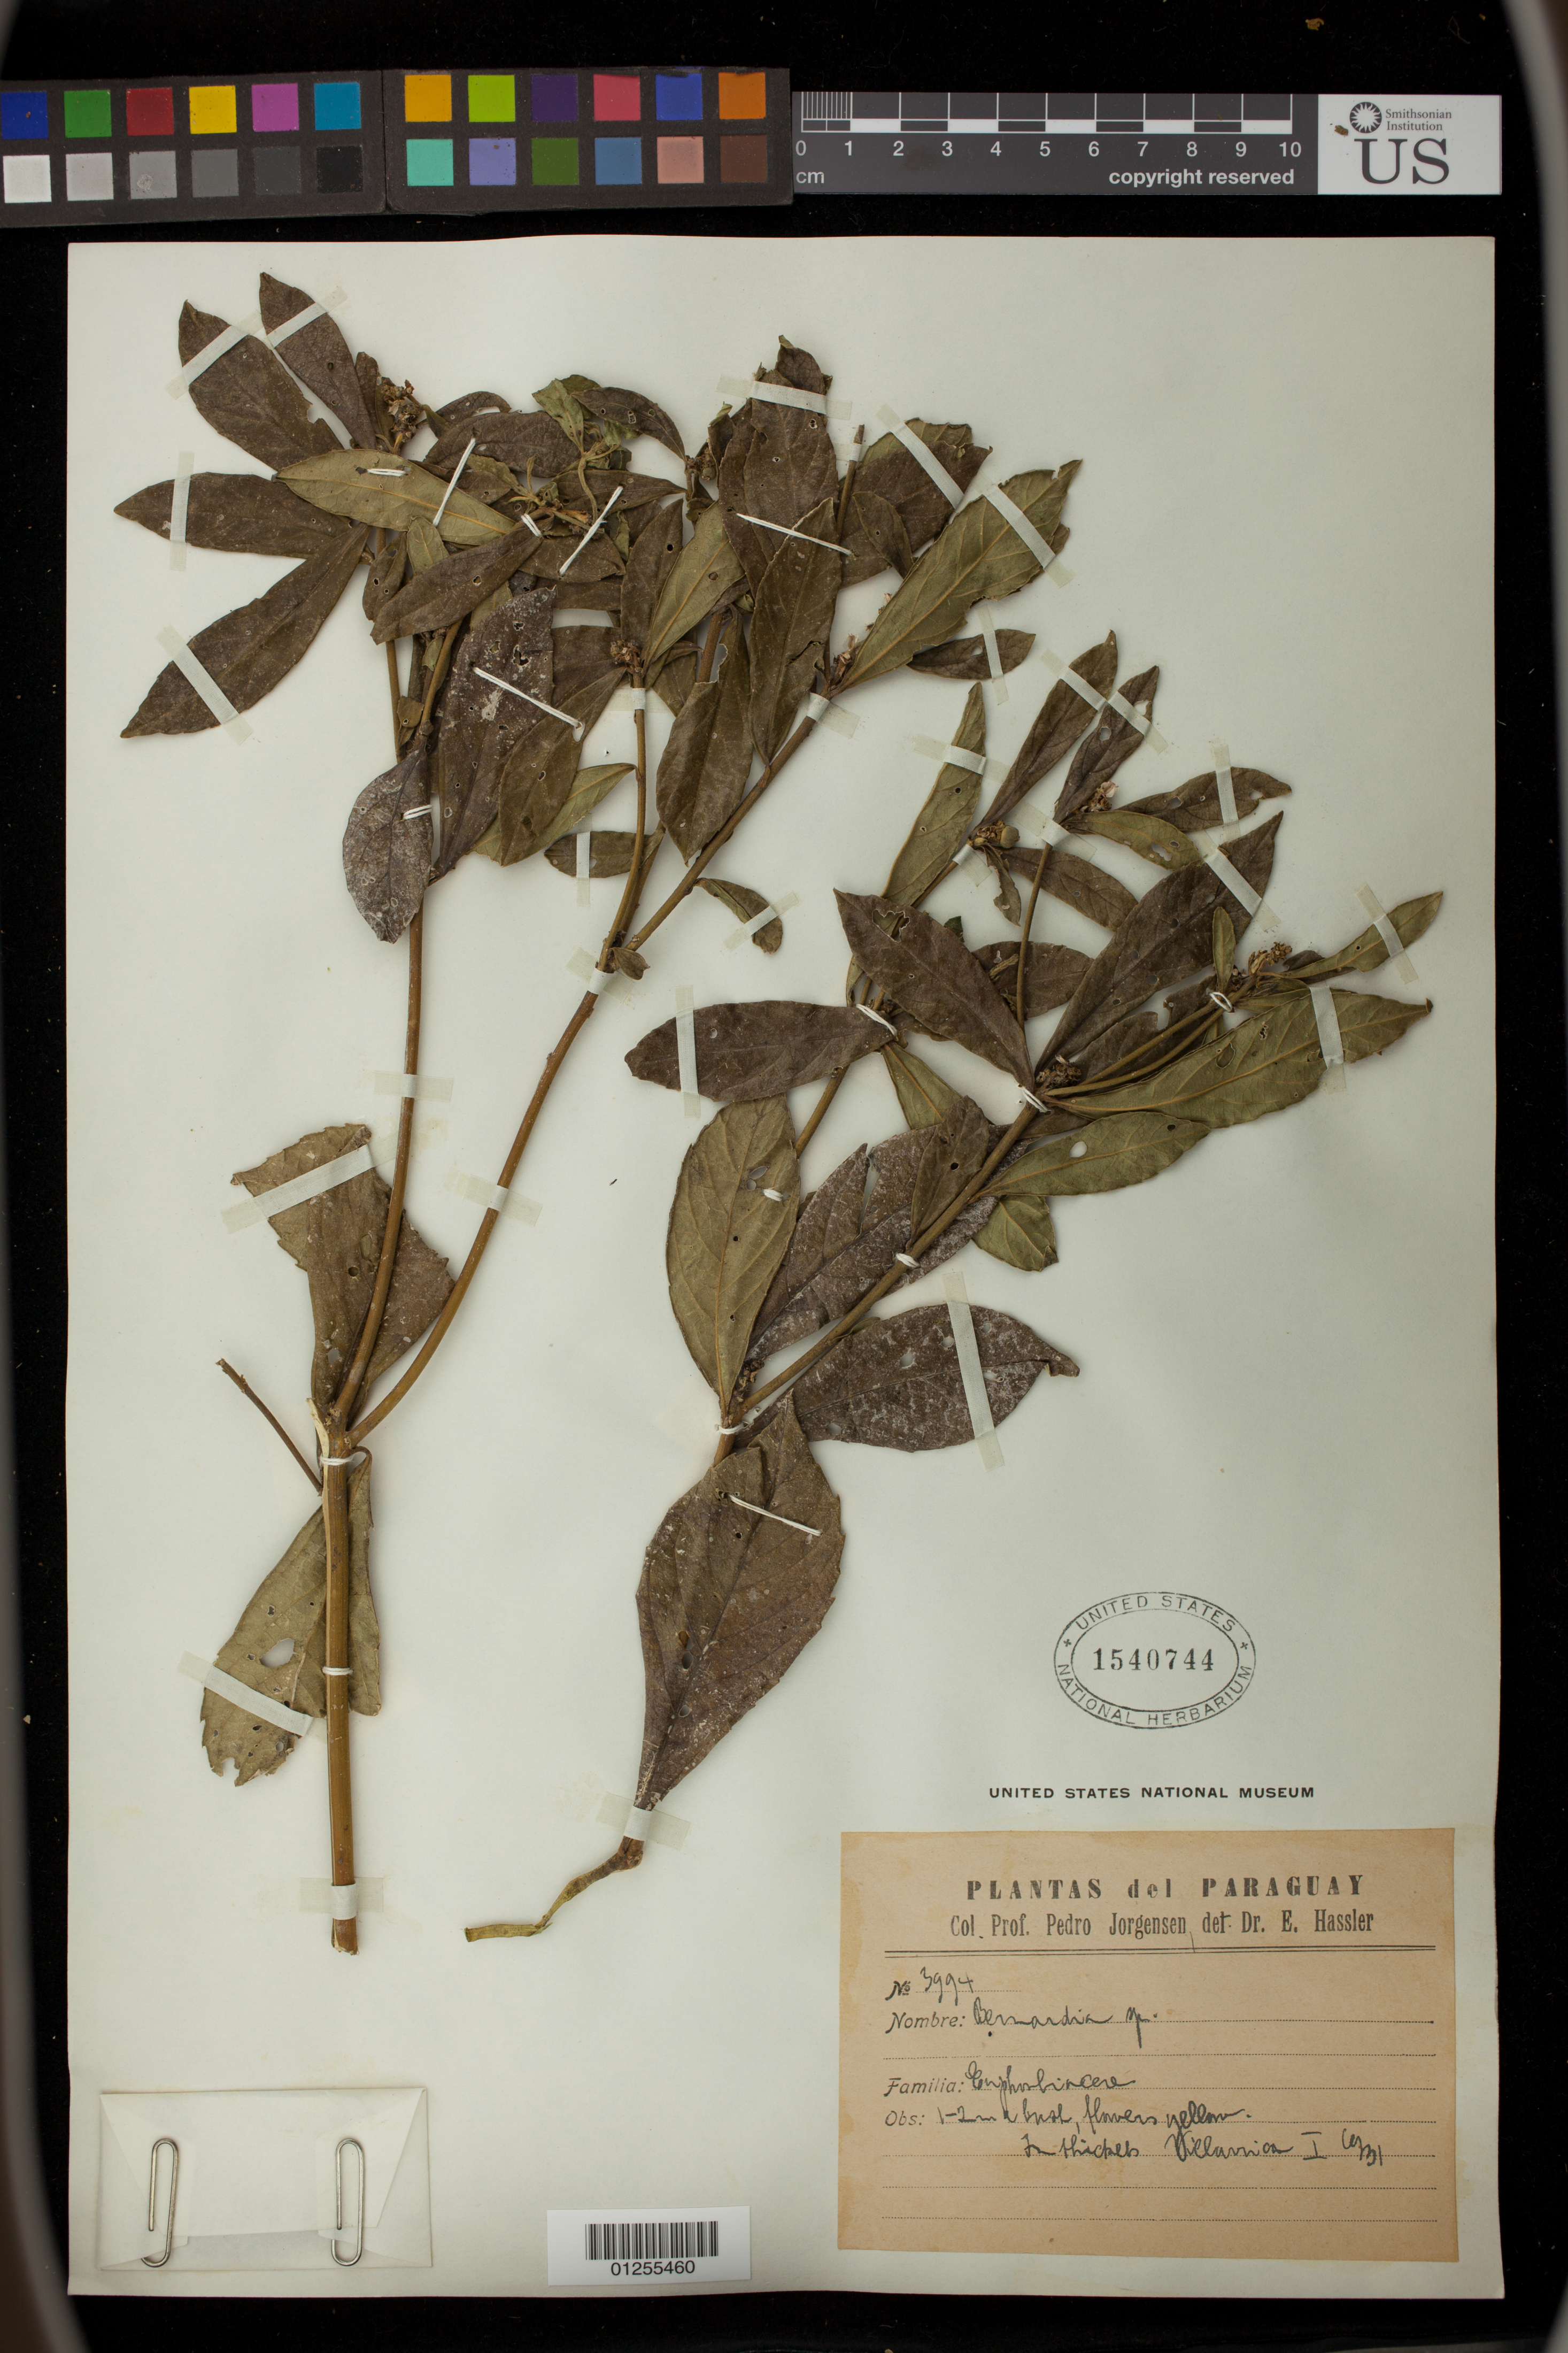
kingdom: Plantae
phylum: Tracheophyta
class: Magnoliopsida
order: Malpighiales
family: Euphorbiaceae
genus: Bernardia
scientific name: Bernardia pulchella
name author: (Baill.) Müll. Arg.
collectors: P. Jörgensen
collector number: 3994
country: Paraguay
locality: Villarica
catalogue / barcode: US 1540744